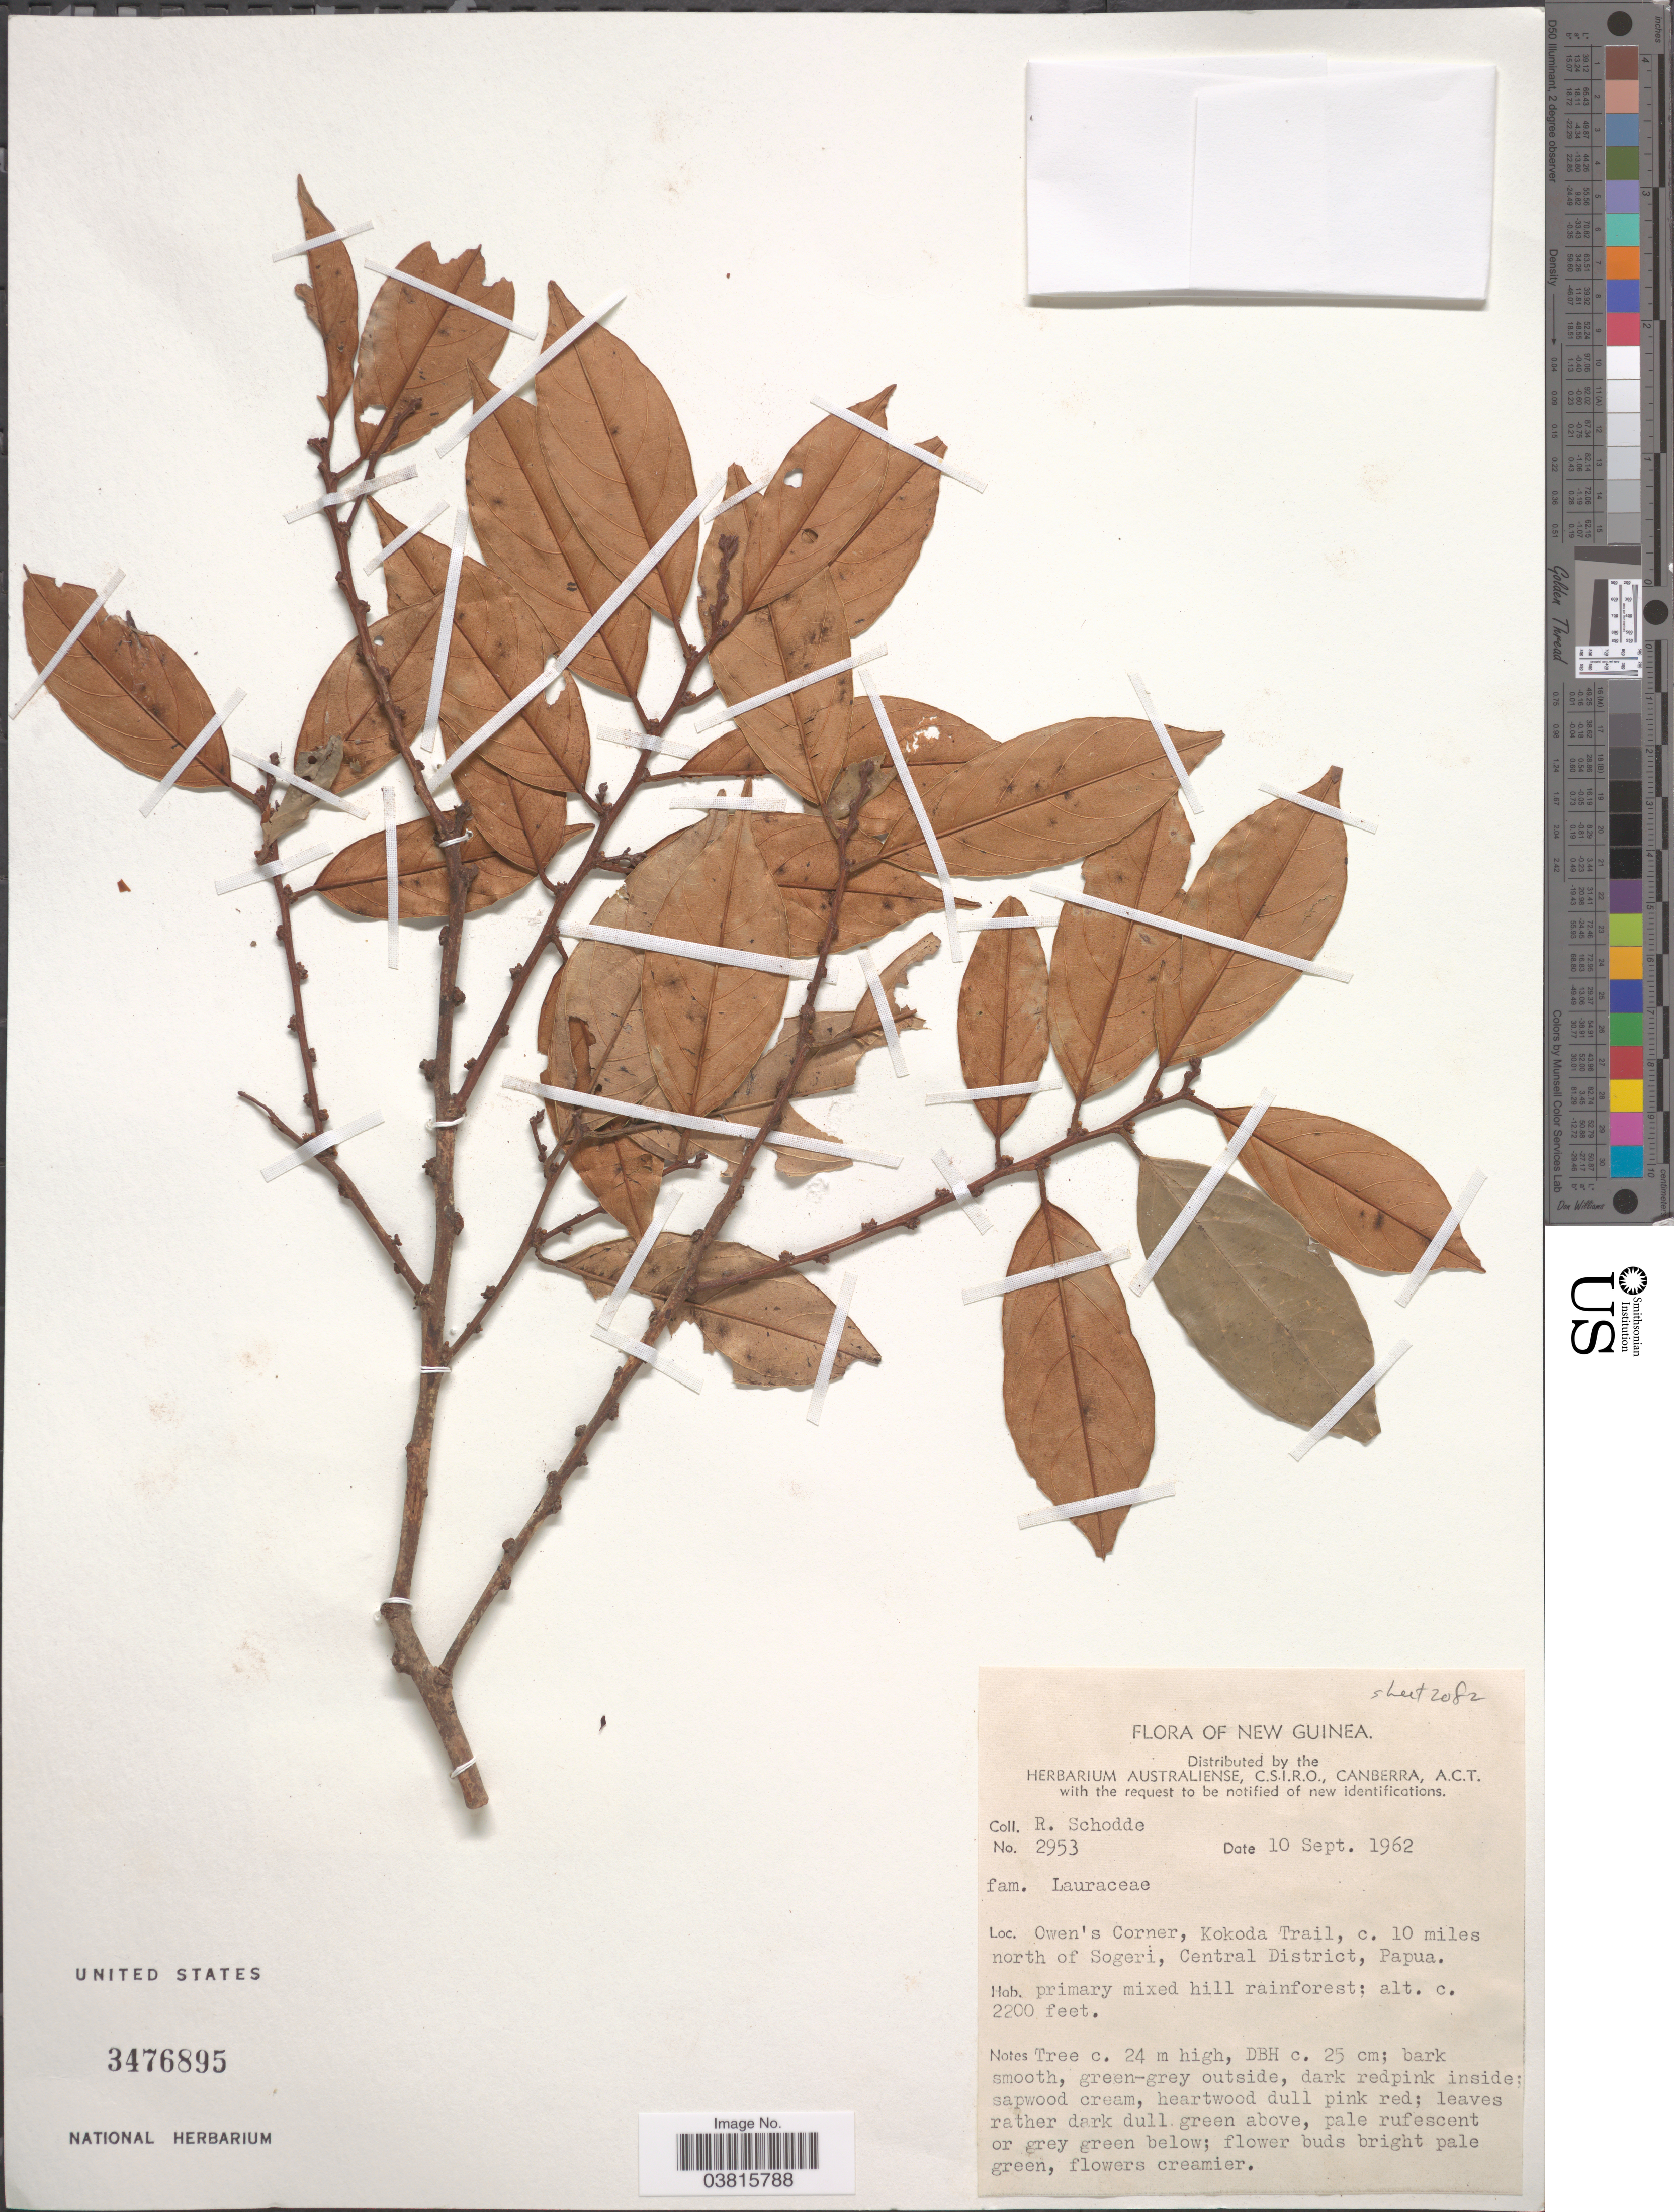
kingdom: Plantae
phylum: Tracheophyta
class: Magnoliopsida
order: Laurales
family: Lauraceae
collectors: R. Schodde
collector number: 2953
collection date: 1962-09-10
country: Papua New Guinea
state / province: Central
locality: New Guinea. Owen's Corner, Kokoda Trail, c. 10 miles north of Sogeri, Central District, Papua.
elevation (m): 671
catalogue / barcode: US 3476895